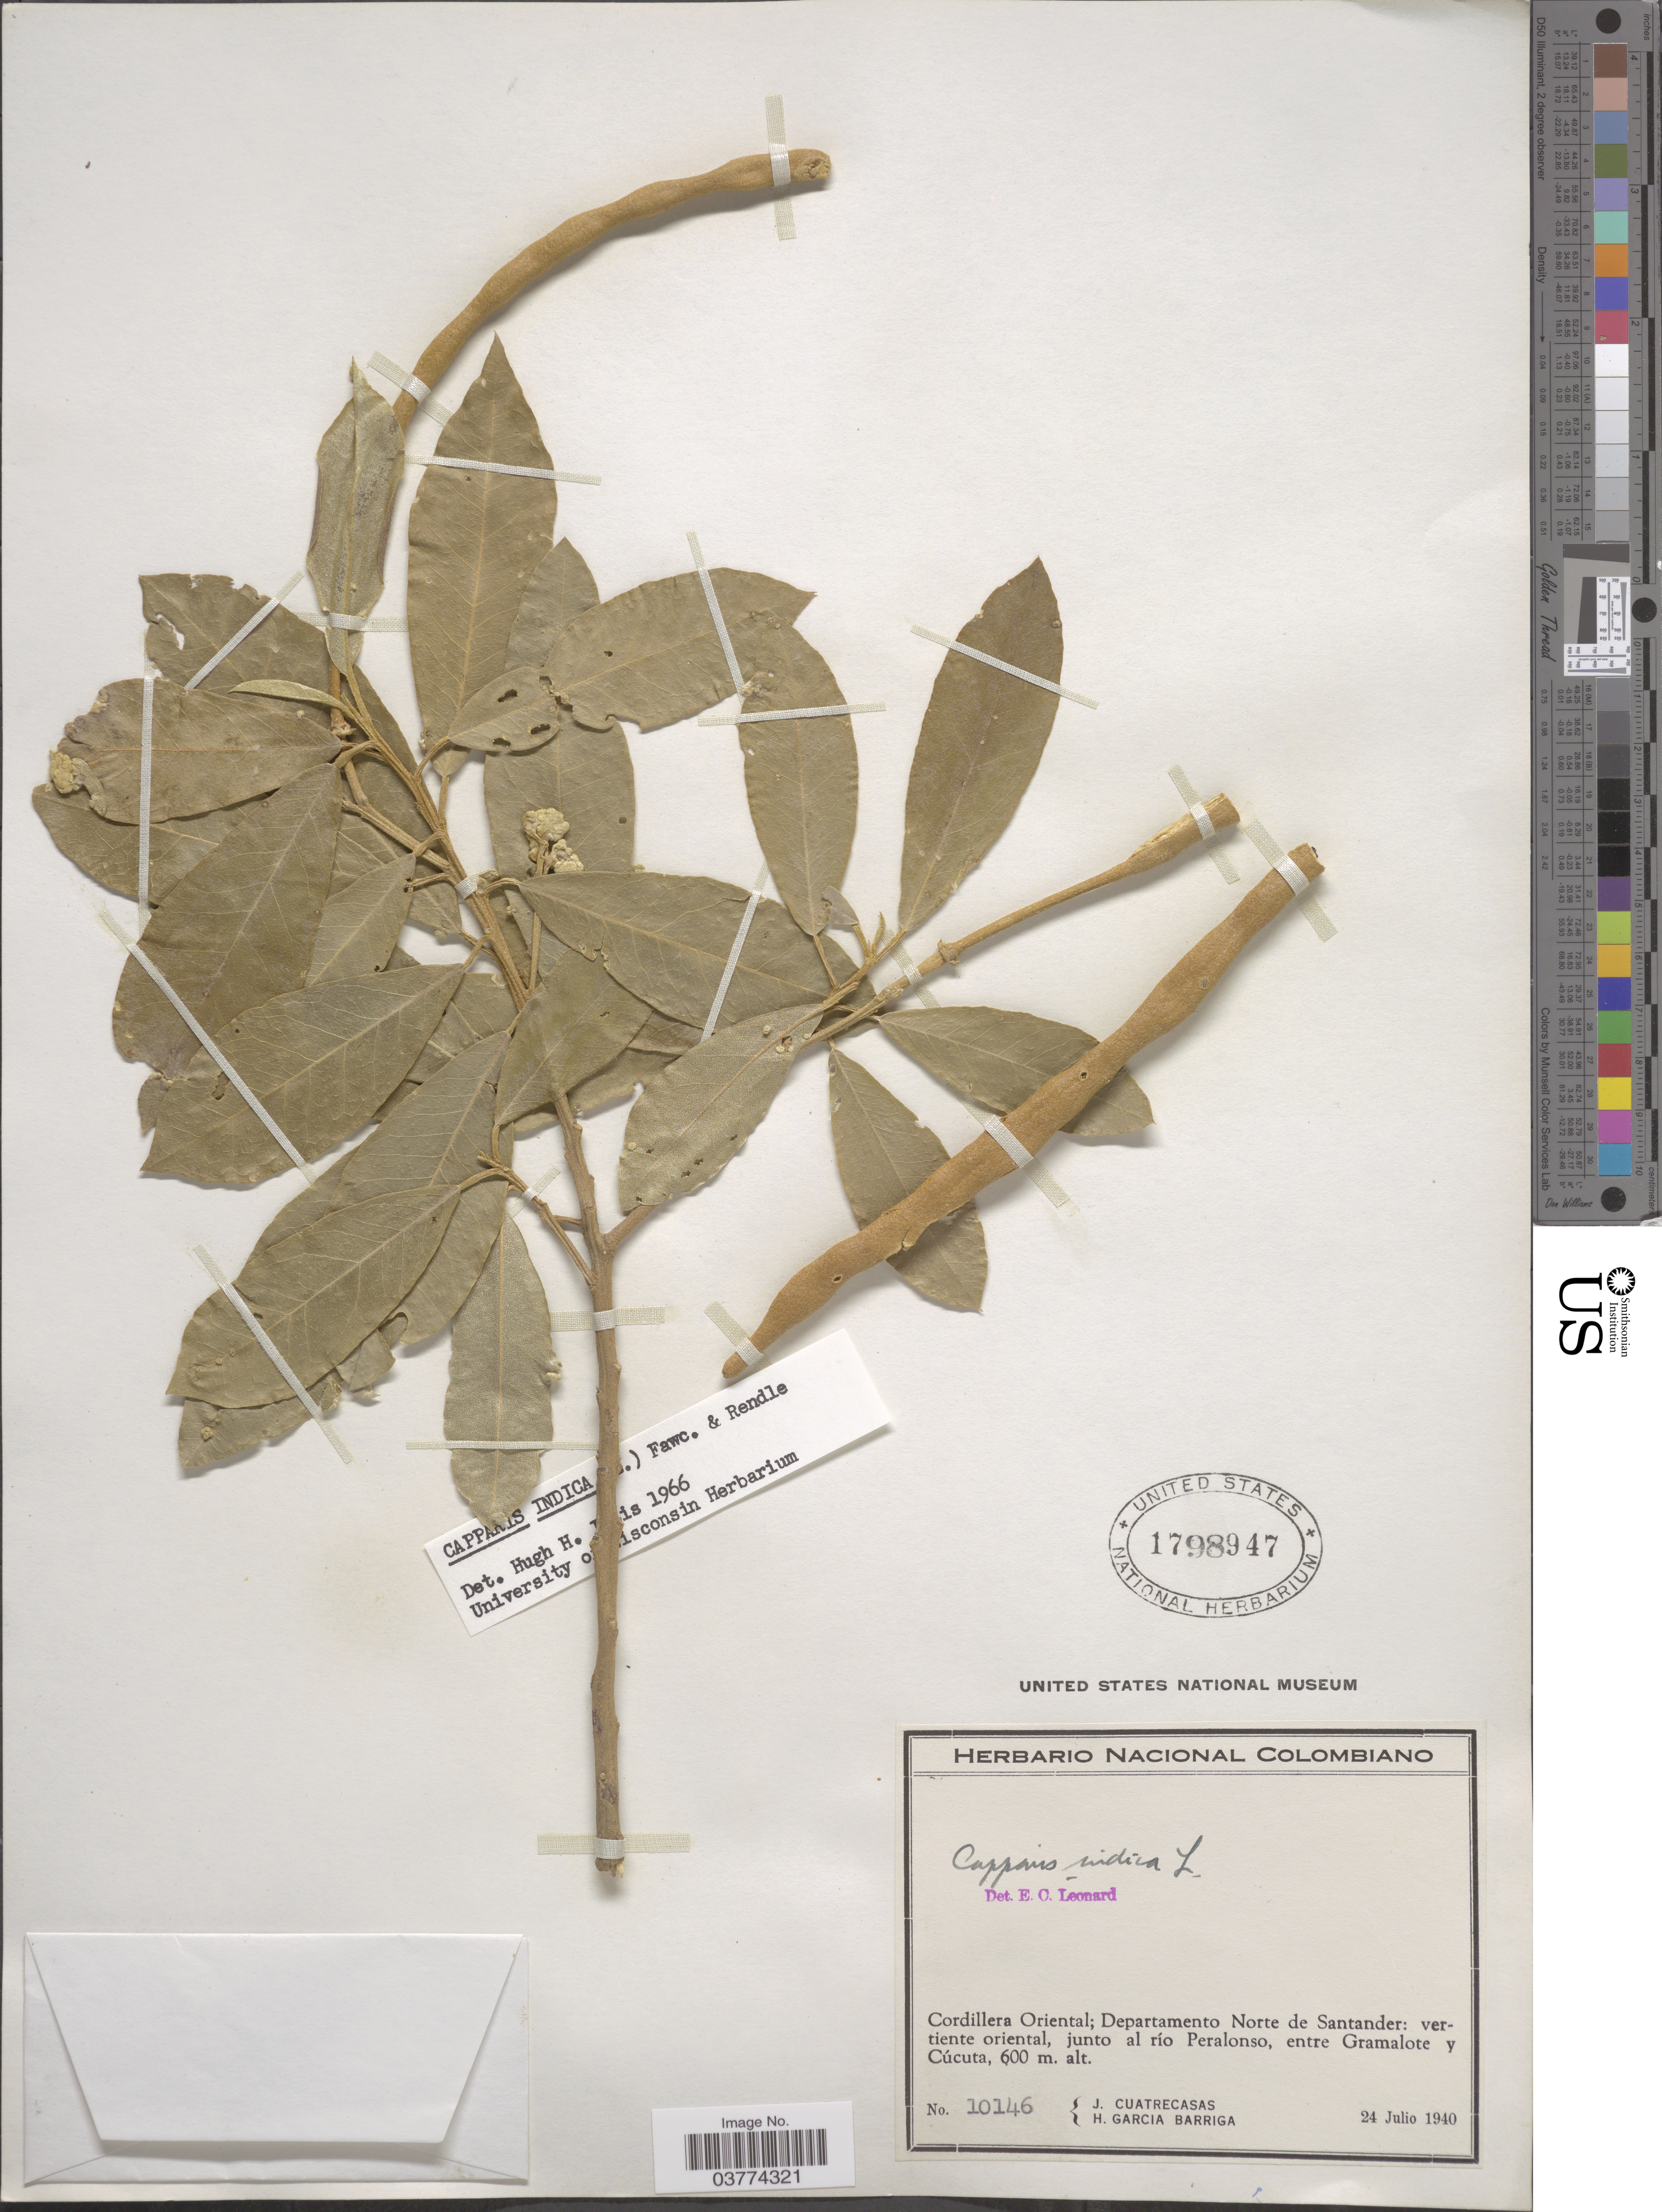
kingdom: Plantae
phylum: Tracheophyta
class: Magnoliopsida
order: Brassicales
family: Capparaceae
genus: Quadrella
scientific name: Quadrella indica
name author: (L.) Iltis & Cornejo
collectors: J. Cuatrecasas & H. García Barriga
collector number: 10146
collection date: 1940-07-24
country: Colombia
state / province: Norte de Santander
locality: Cordillera Oriental; Departamento Norte de Santander: vertiente oriental, junto al río Peralonso, entre Gramalote y Cúcuta.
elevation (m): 600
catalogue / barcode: US 1798947